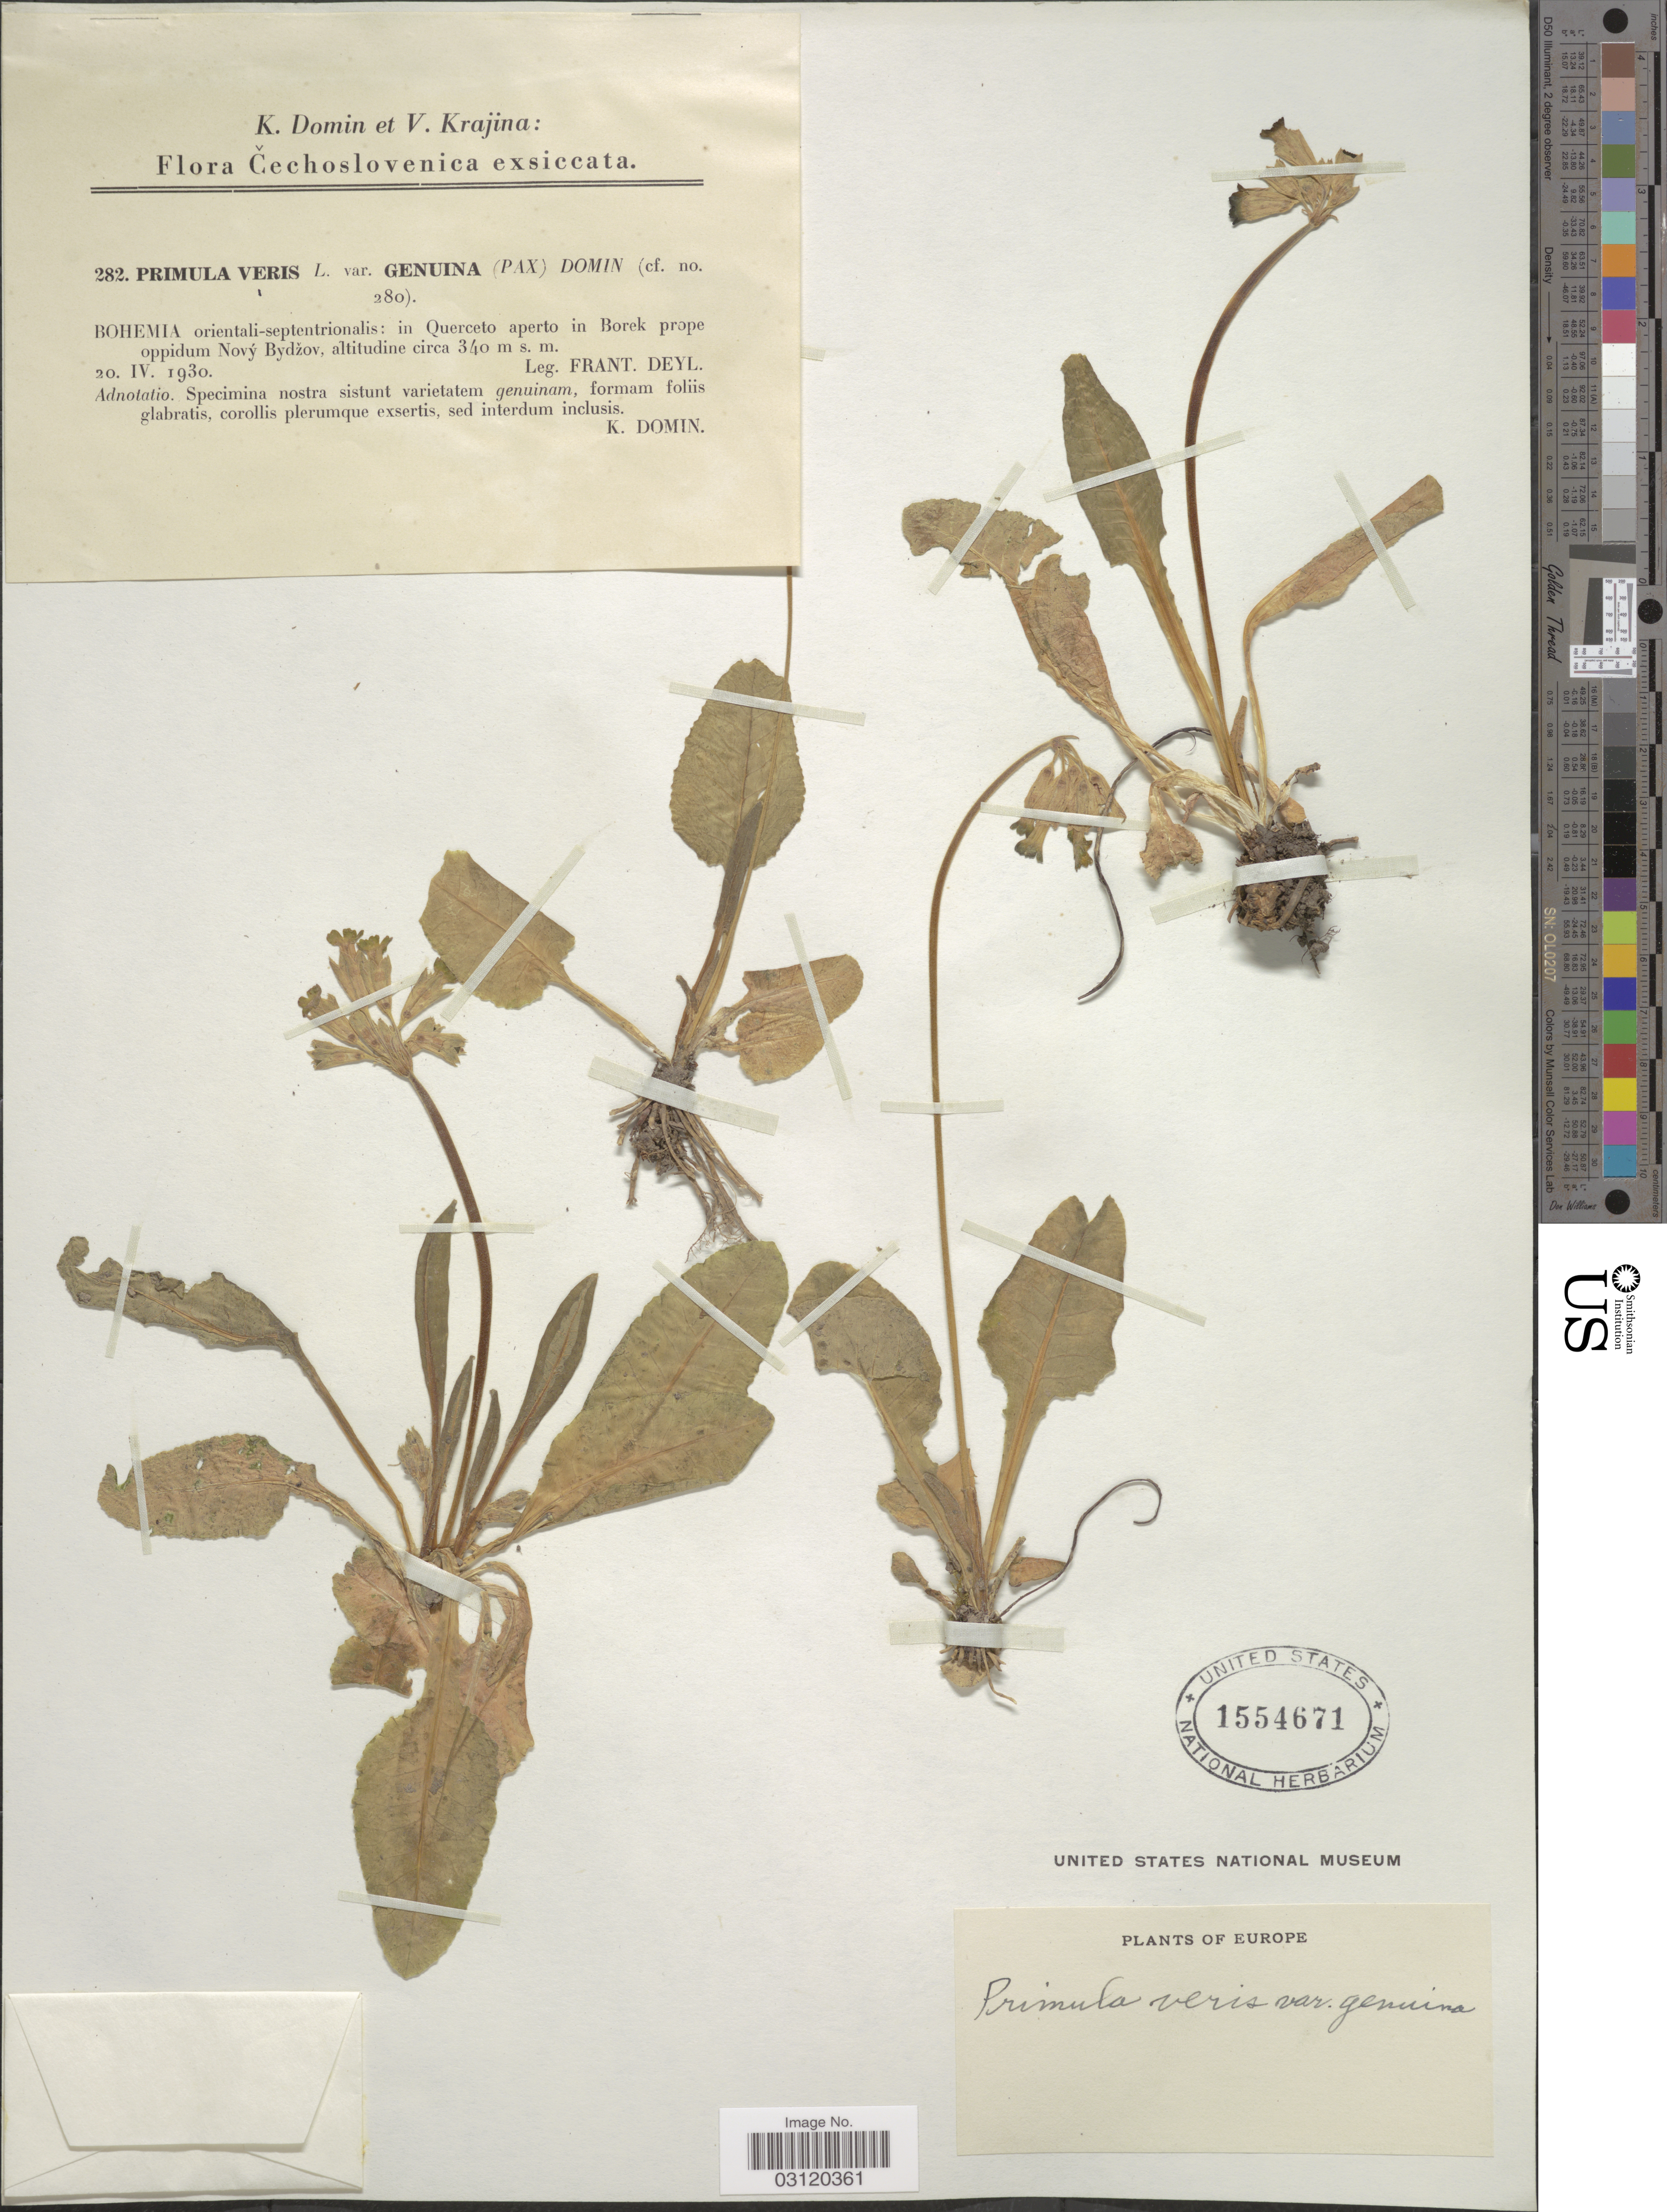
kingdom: Plantae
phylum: Tracheophyta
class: Magnoliopsida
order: Ericales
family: Primulaceae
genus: Primula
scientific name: Primula veris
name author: L.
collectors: F. Deyl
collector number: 282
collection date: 1930-04-20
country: Czechia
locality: Bohemia orientali-septentrionalis: in Querceto aperto in Borek prope oppidum Novy Bydzov.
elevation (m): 340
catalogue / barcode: US 1554671